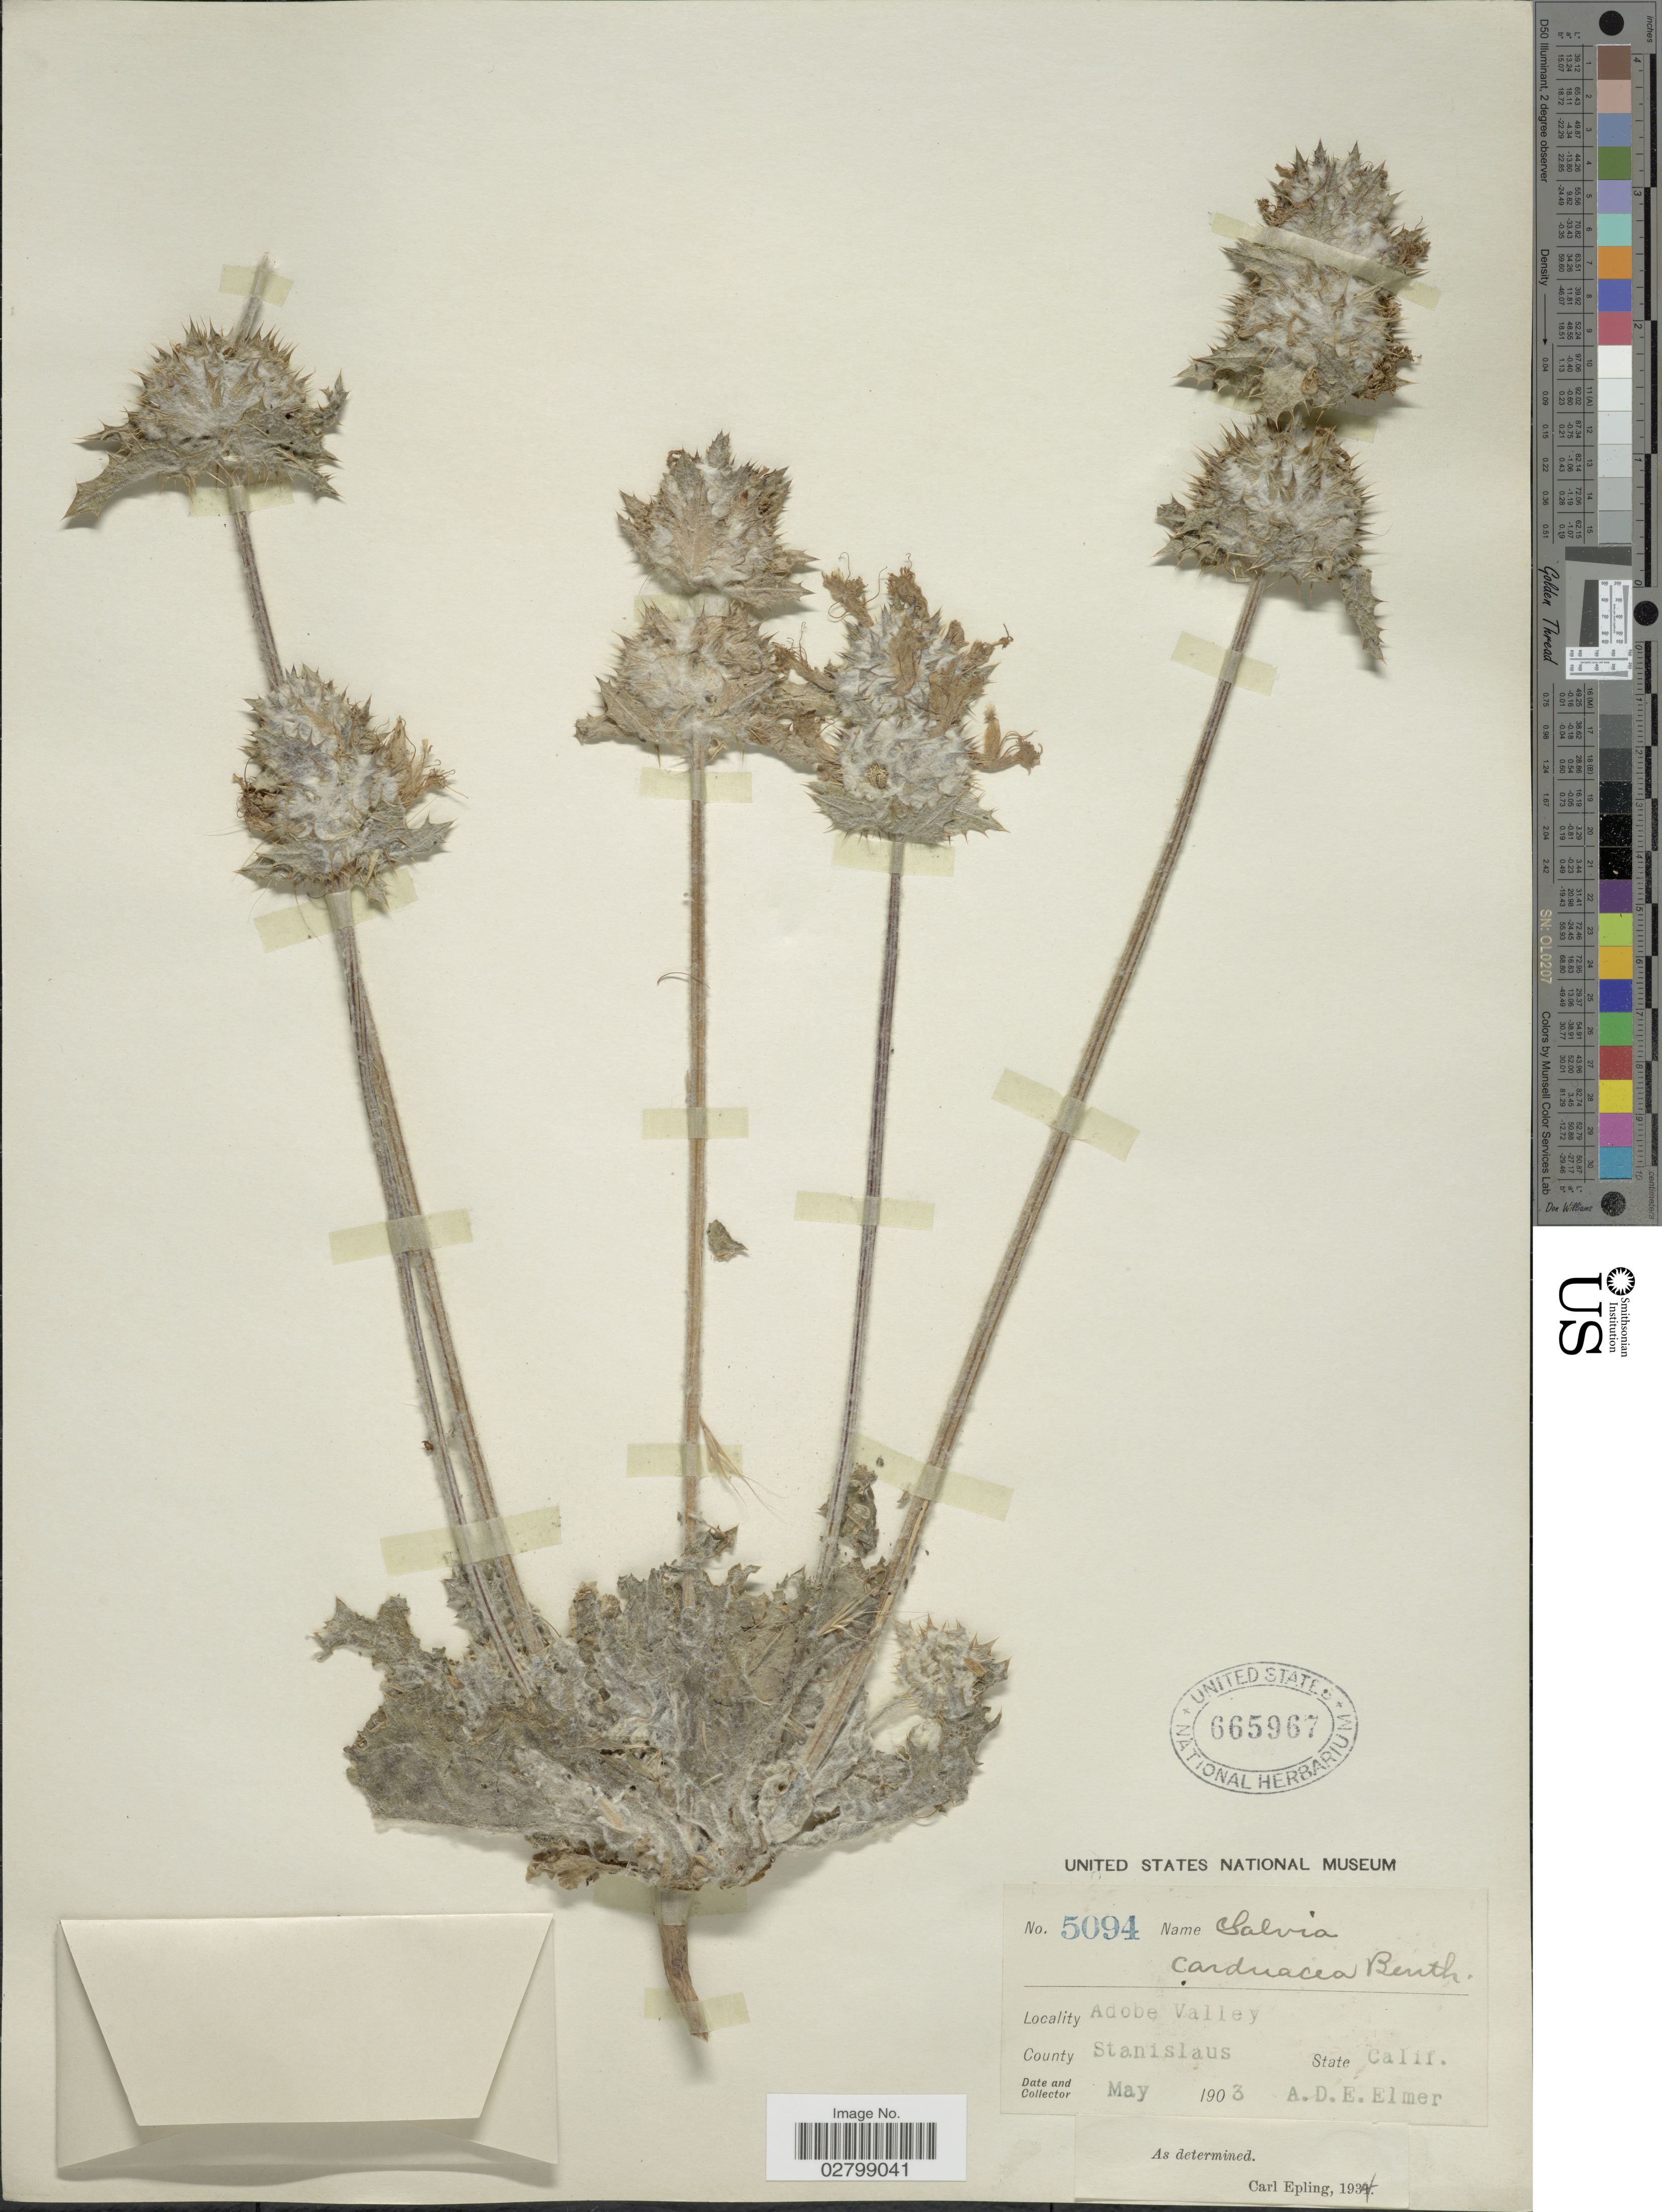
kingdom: Plantae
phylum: Tracheophyta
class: Magnoliopsida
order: Lamiales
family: Lamiaceae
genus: Salvia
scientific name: Salvia carduacea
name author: Benth.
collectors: A. D. E. Elmer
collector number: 5094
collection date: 1903-05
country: United States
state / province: California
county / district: Stanislaus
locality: Adobe Valley, County Stanislaus.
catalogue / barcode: US 665967